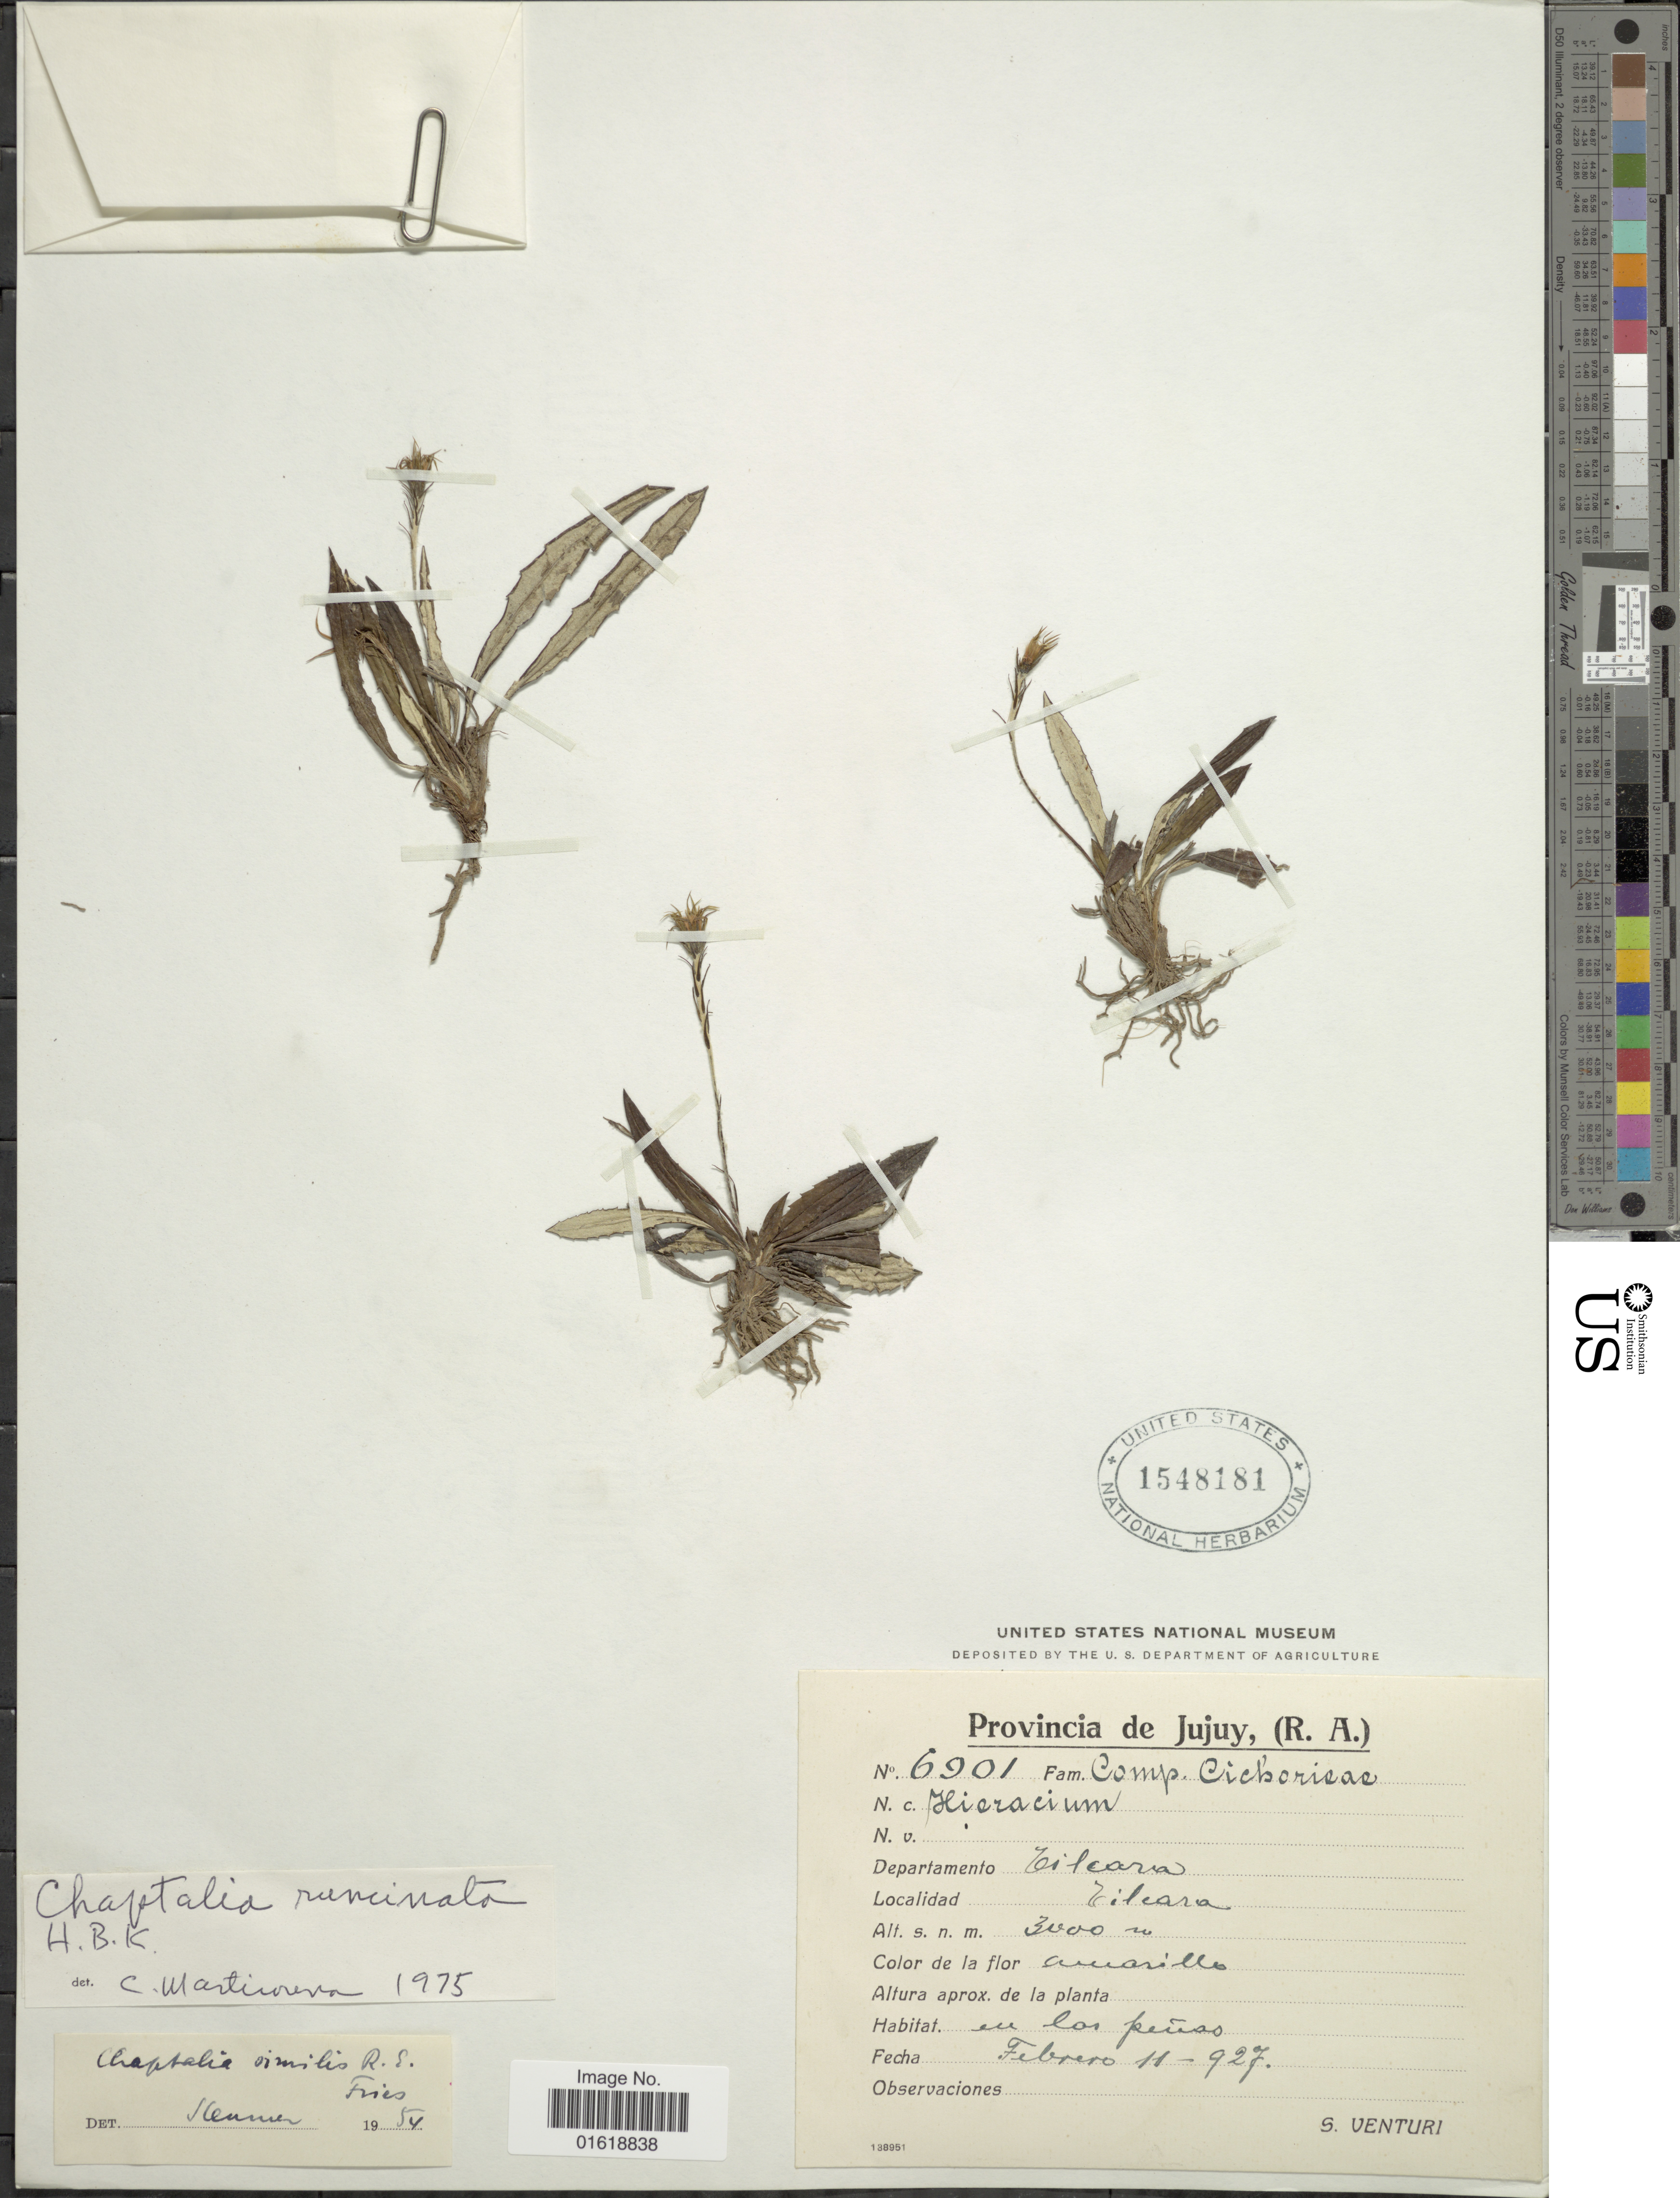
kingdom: Plantae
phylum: Tracheophyta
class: Magnoliopsida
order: Asterales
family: Asteraceae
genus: Chaptalia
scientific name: Chaptalia runcinata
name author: Kunth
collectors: S. Venturi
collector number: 6901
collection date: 1927-02-11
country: Argentina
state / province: Jujuy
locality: Departamento Tilcara, Tilcara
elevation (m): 3000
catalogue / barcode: US 1548181